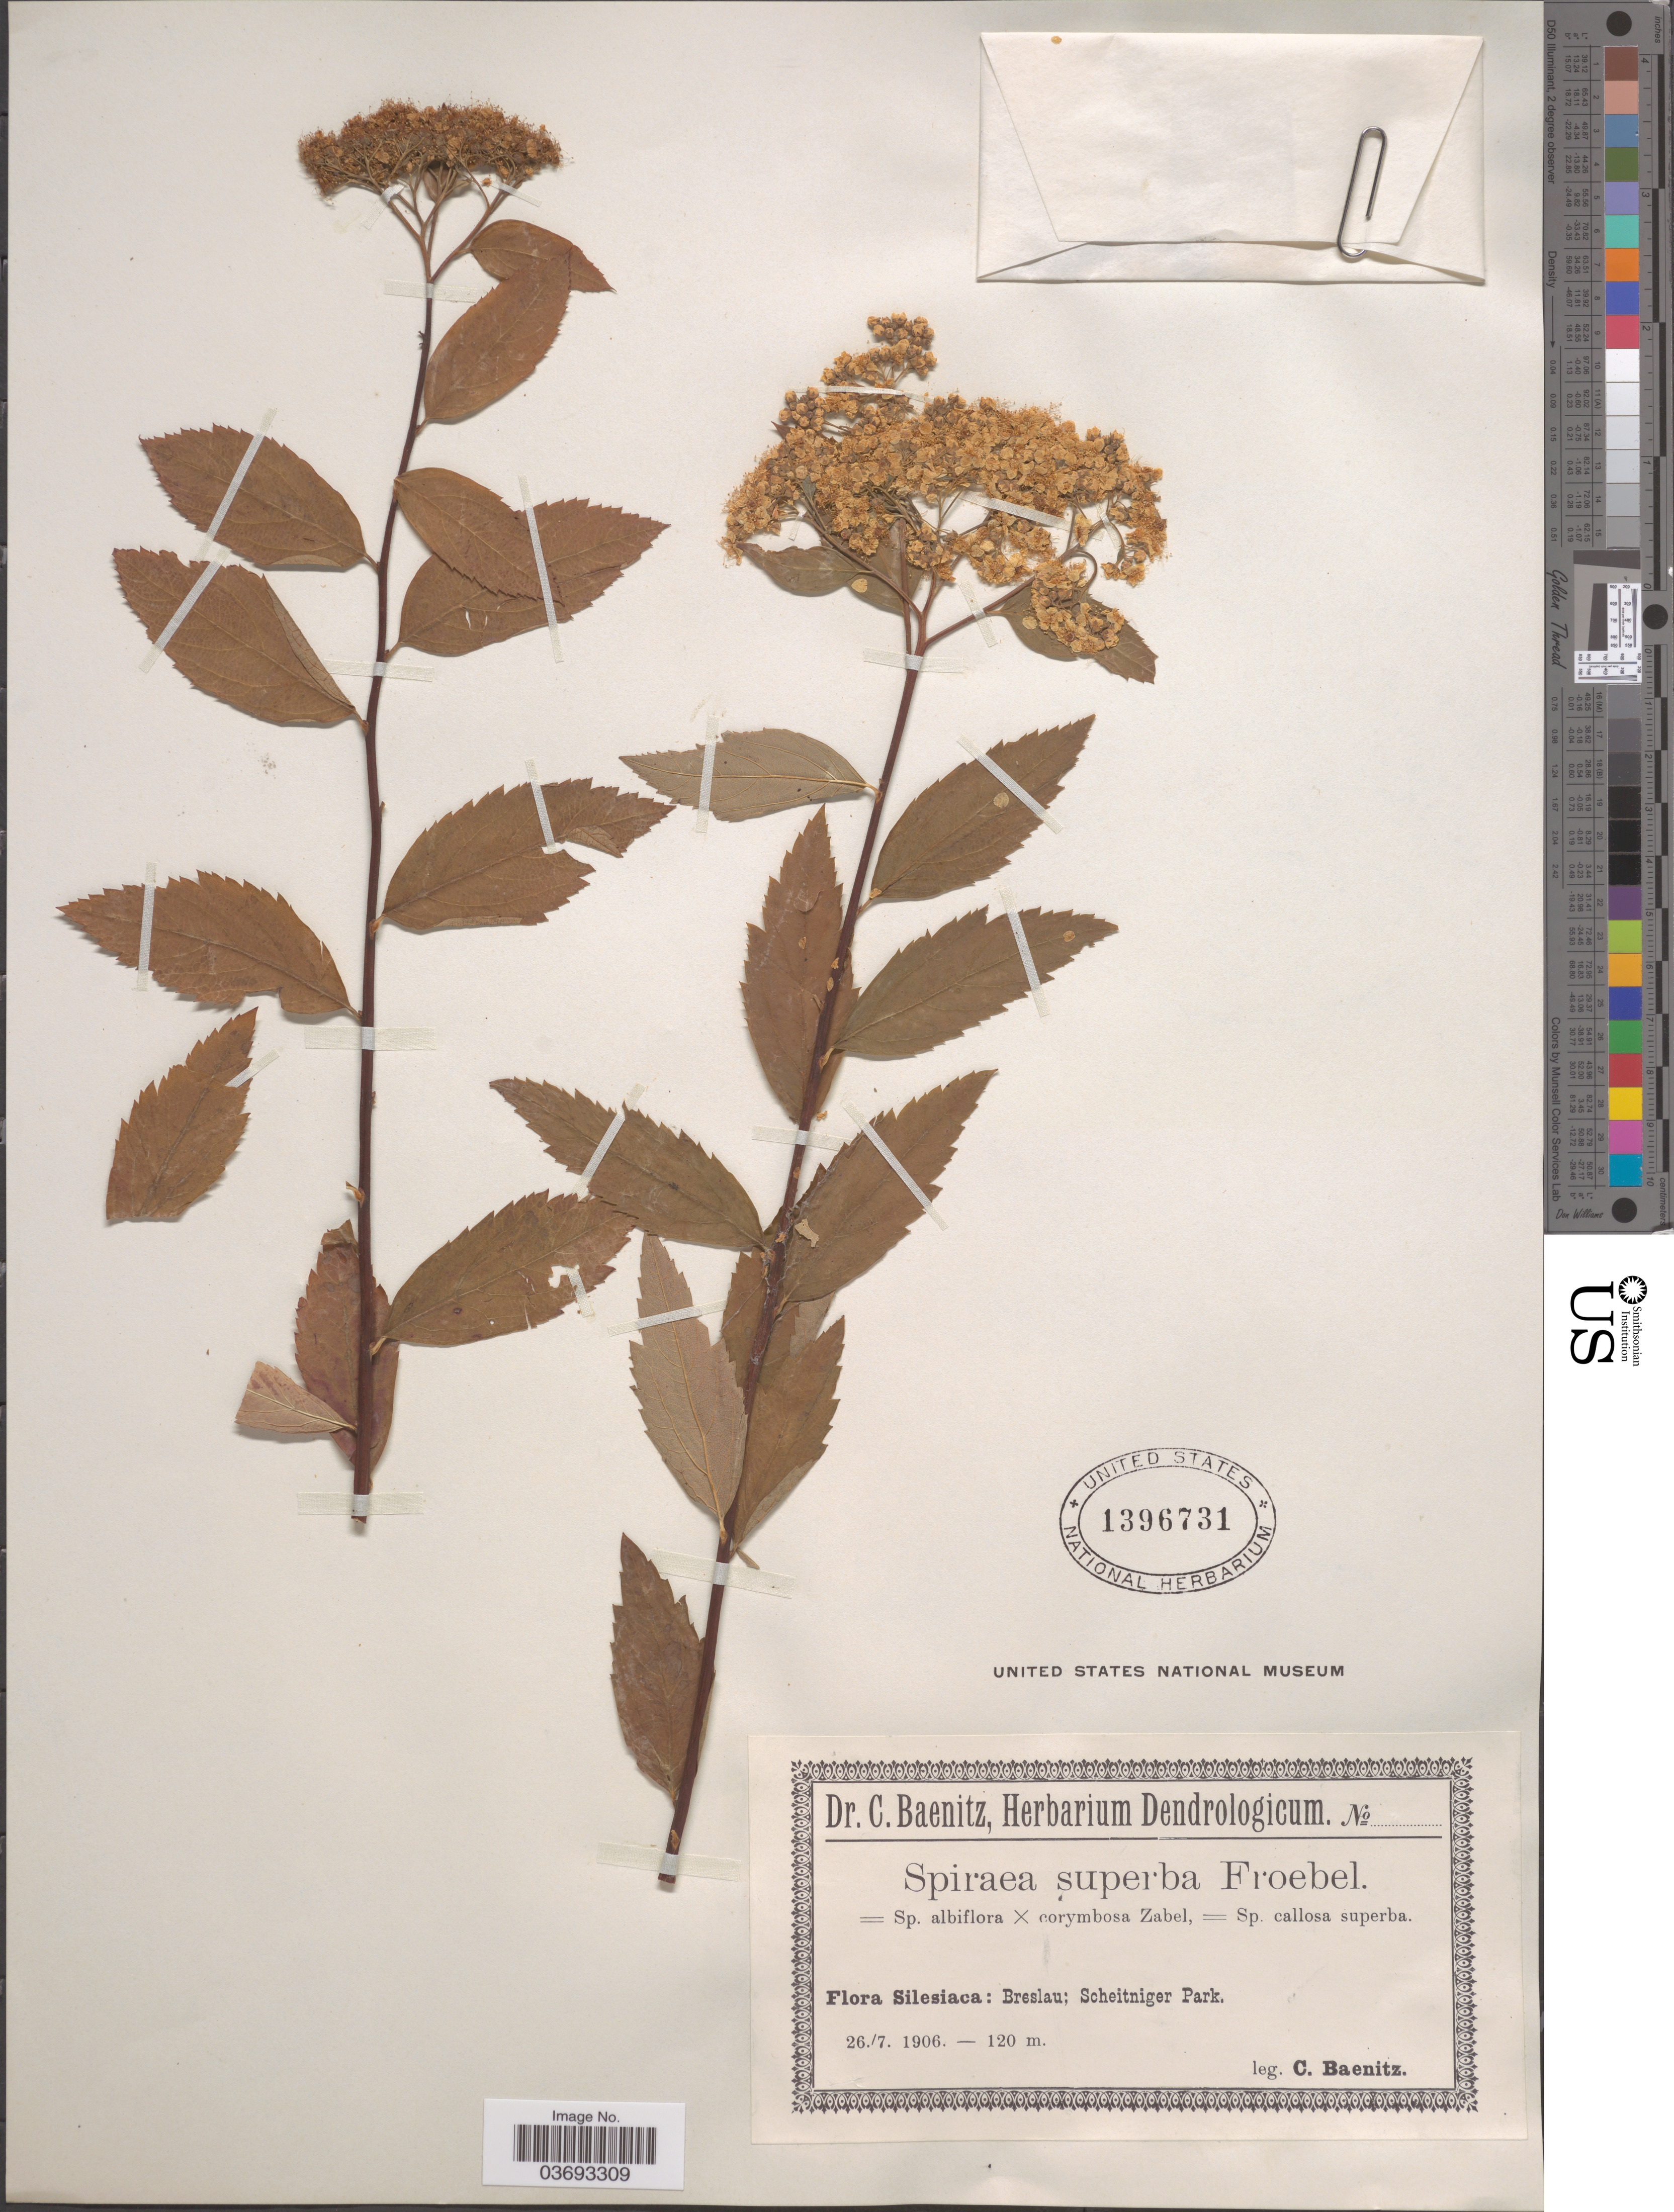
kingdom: Plantae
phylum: Tracheophyta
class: Magnoliopsida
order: Rosales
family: Rosaceae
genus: Spiraea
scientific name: Spiraea superba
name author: (Froebel ex Zabel) Zabel ex Dieck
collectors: C. G. Baenitz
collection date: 1906-07-26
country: Poland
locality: Silesiaca: Breslau; Scheitniger Park.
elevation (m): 120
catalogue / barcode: US 1396731